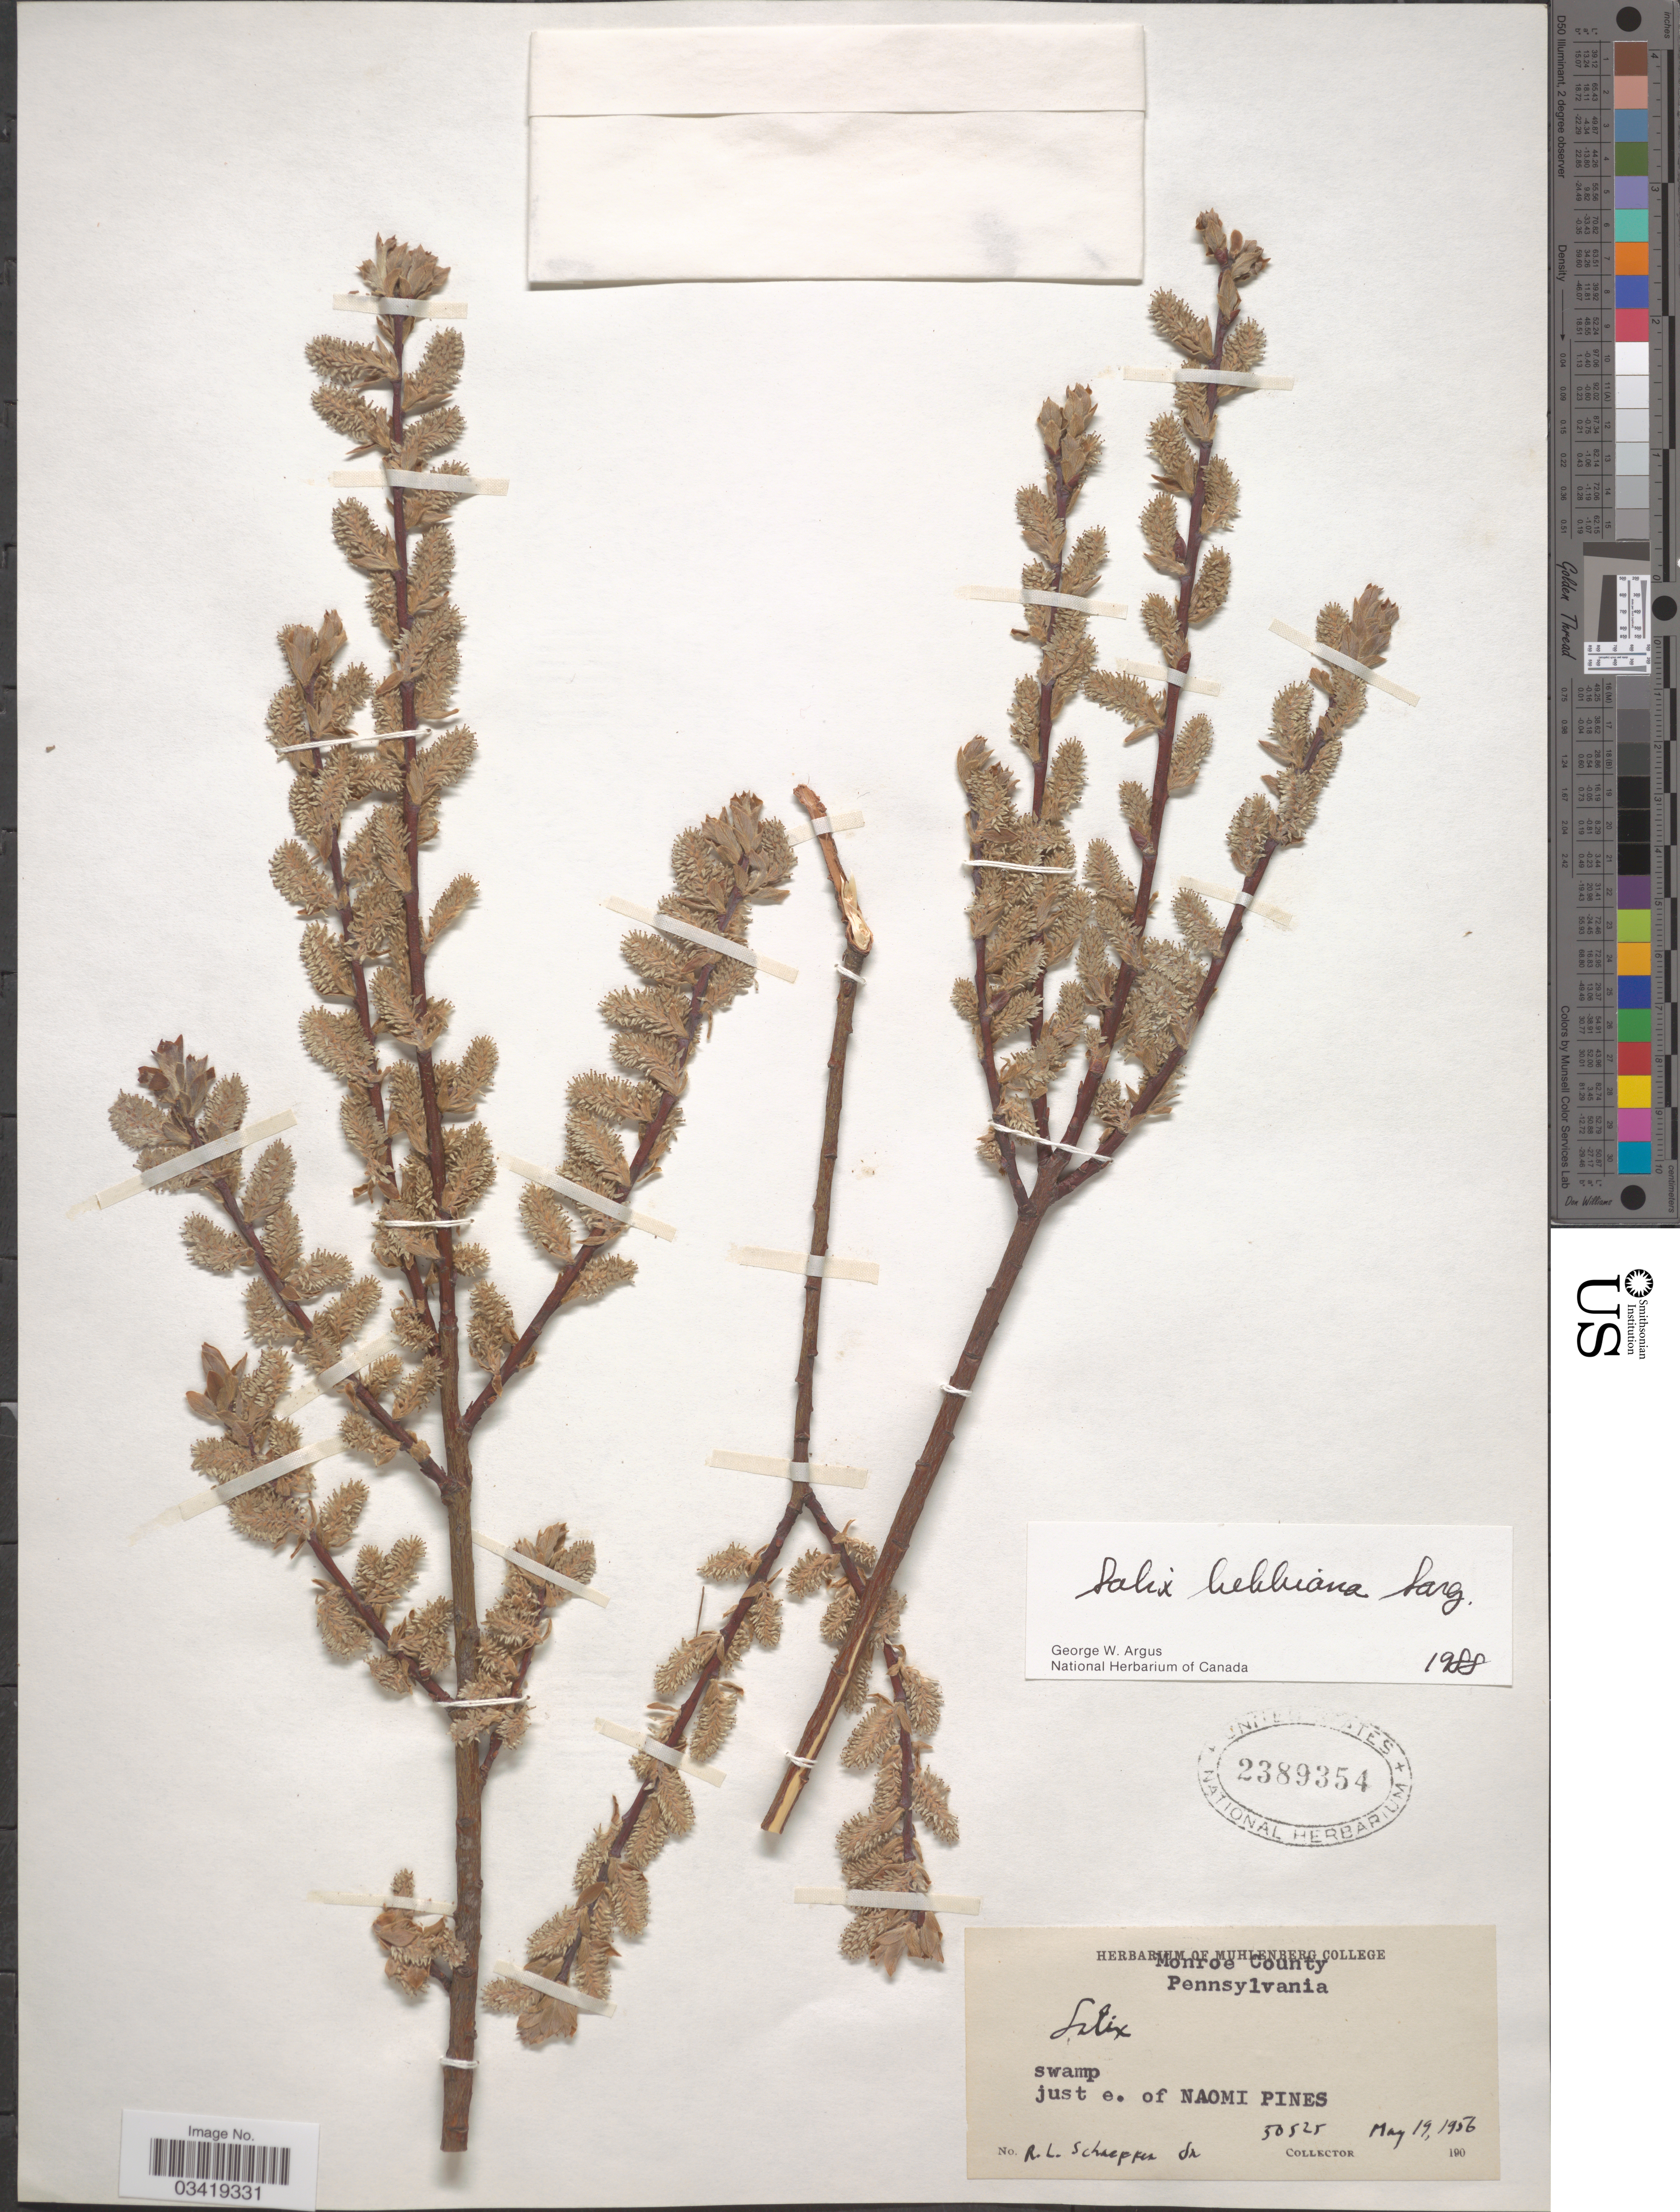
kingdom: Plantae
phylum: Tracheophyta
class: Magnoliopsida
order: Malpighiales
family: Salicaceae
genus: Salix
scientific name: Salix bebbiana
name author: Sarg.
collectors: R. L. Schaeffer Jr.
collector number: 50525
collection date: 1956-05-19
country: United States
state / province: Pennsylvania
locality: Monroe County. Just e. of Naomi Pines.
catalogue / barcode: US 2389354